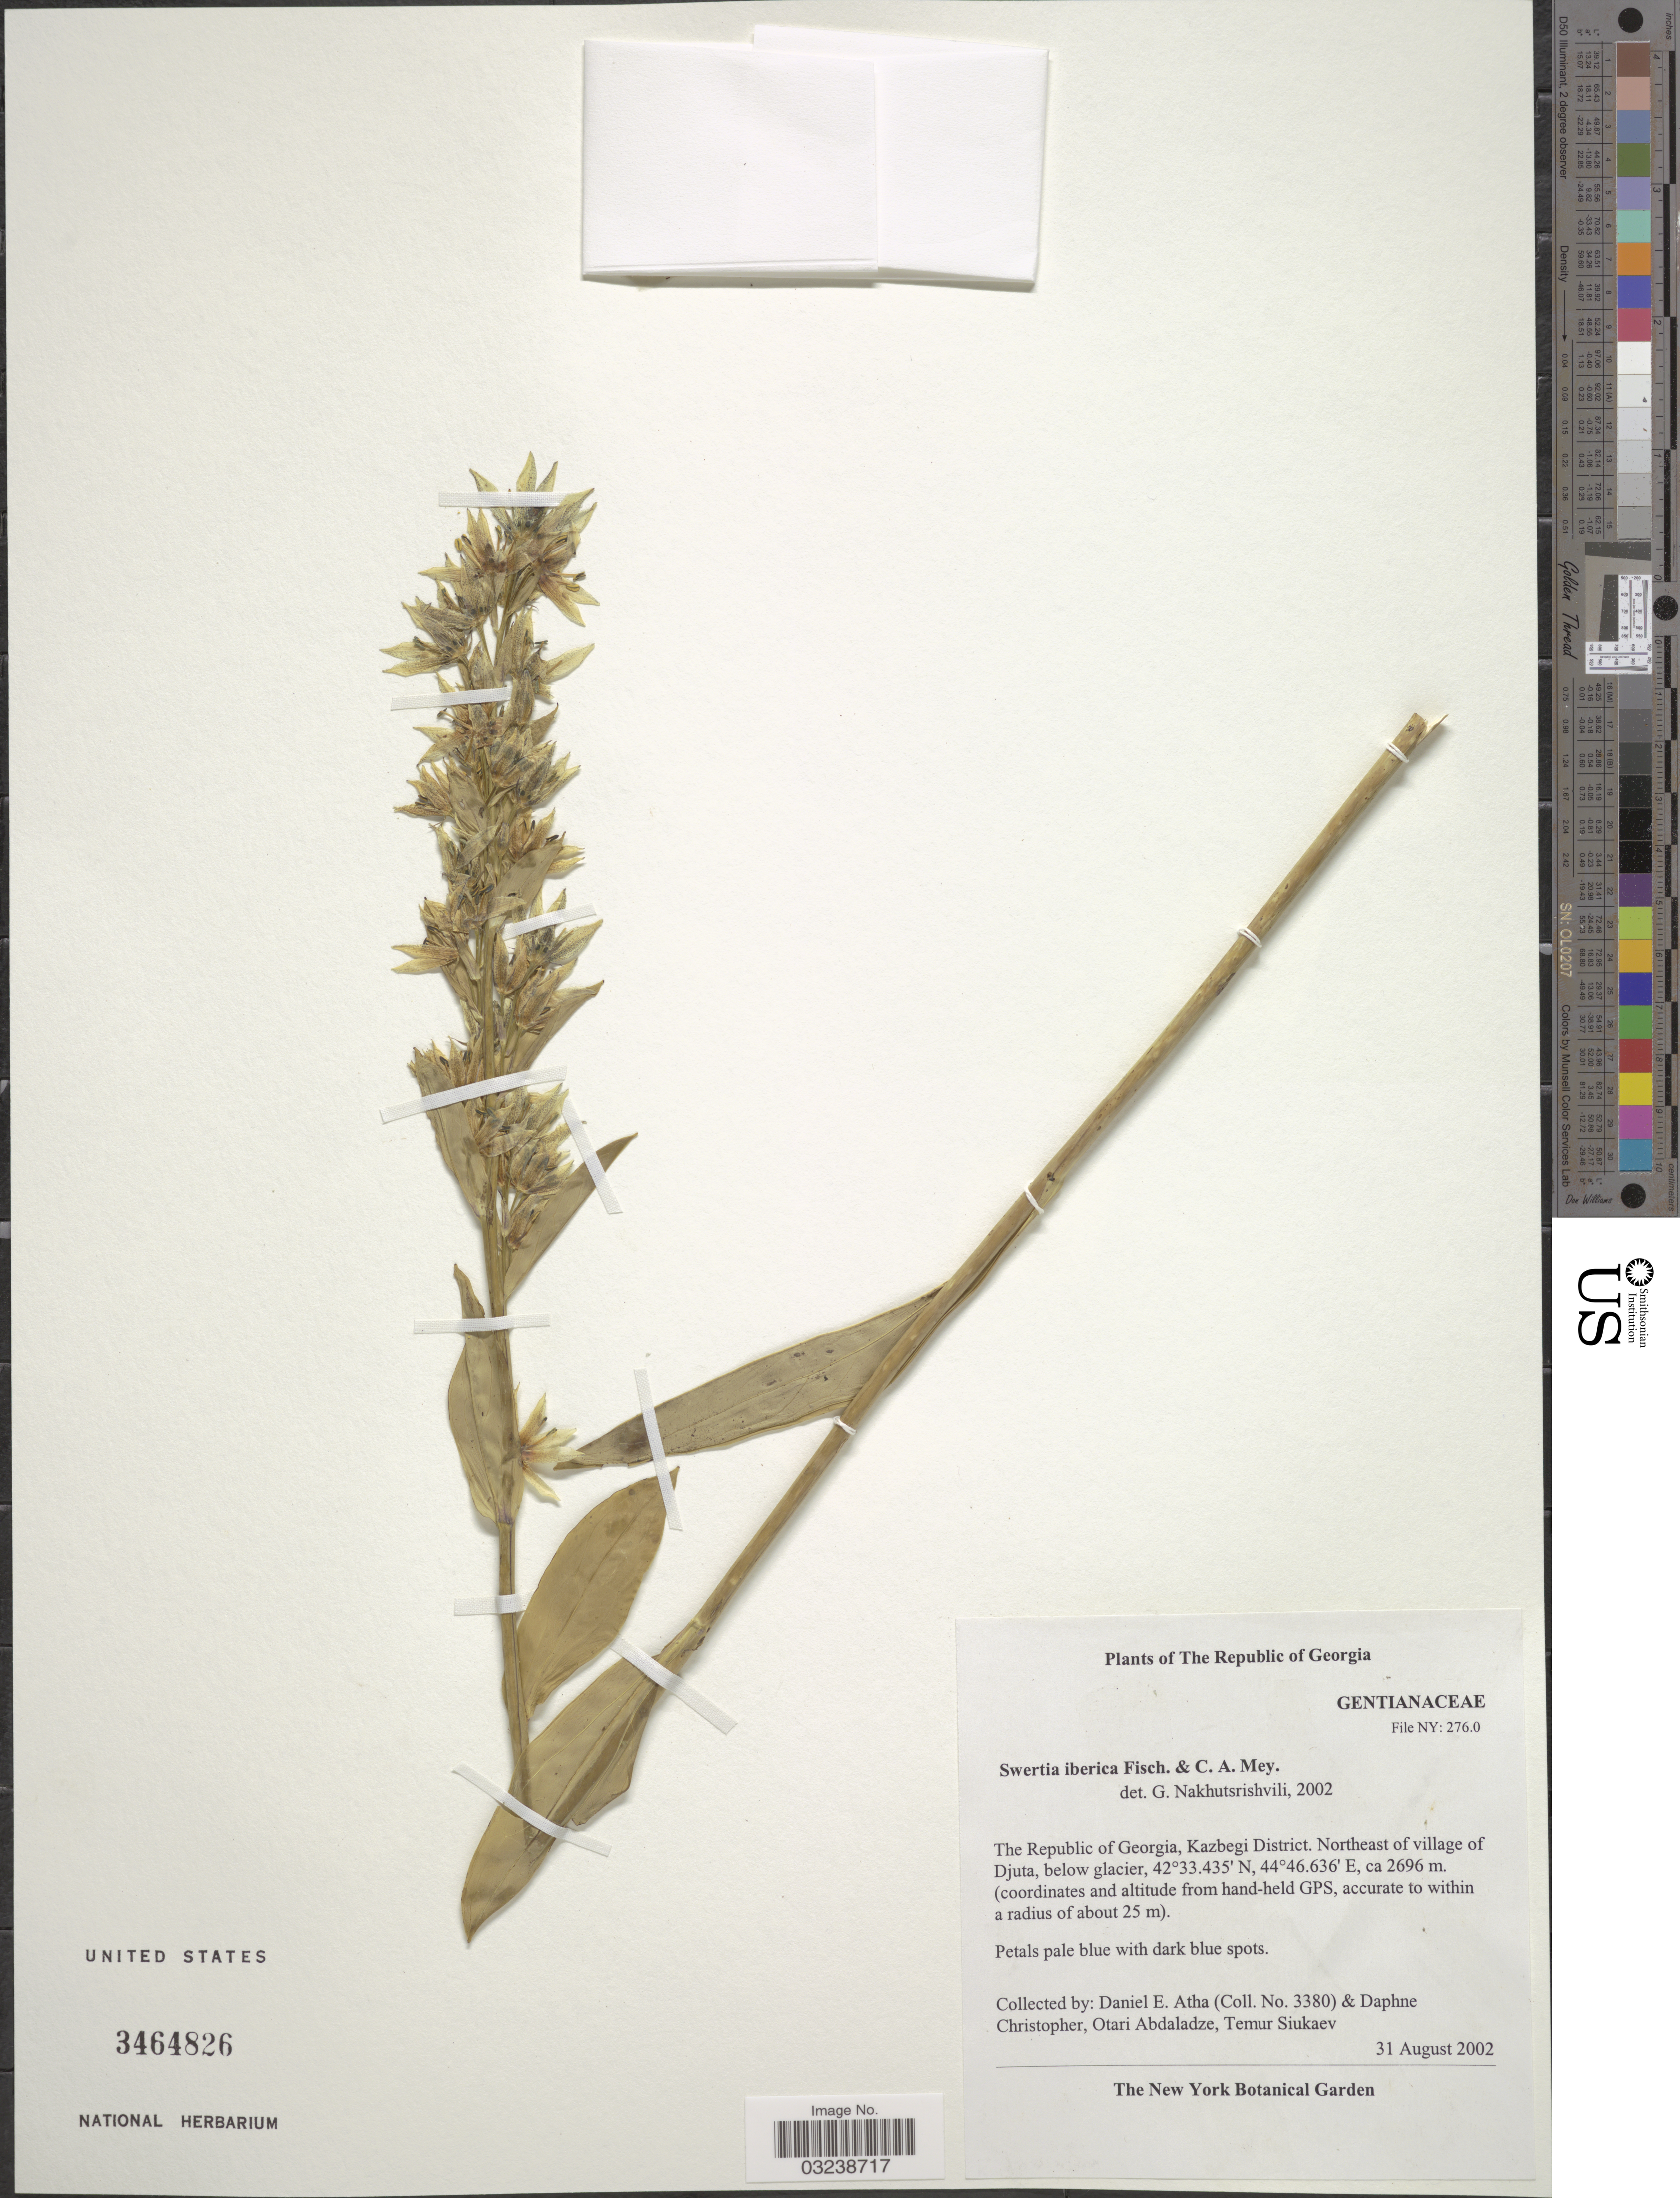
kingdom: Plantae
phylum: Tracheophyta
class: Magnoliopsida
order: Gentianales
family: Gentianaceae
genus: Swertia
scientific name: Swertia iberica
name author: Fisch. ex Boiss.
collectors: D. Atha, D. Christopher, O. Abdaladze & T. Siukaev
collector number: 3380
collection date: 2002-08-31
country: Georgia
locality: The Republic of Georgia, Kazbegi District. Northeast of village of Djuta, below glacier.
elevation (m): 2696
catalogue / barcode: US 3464826